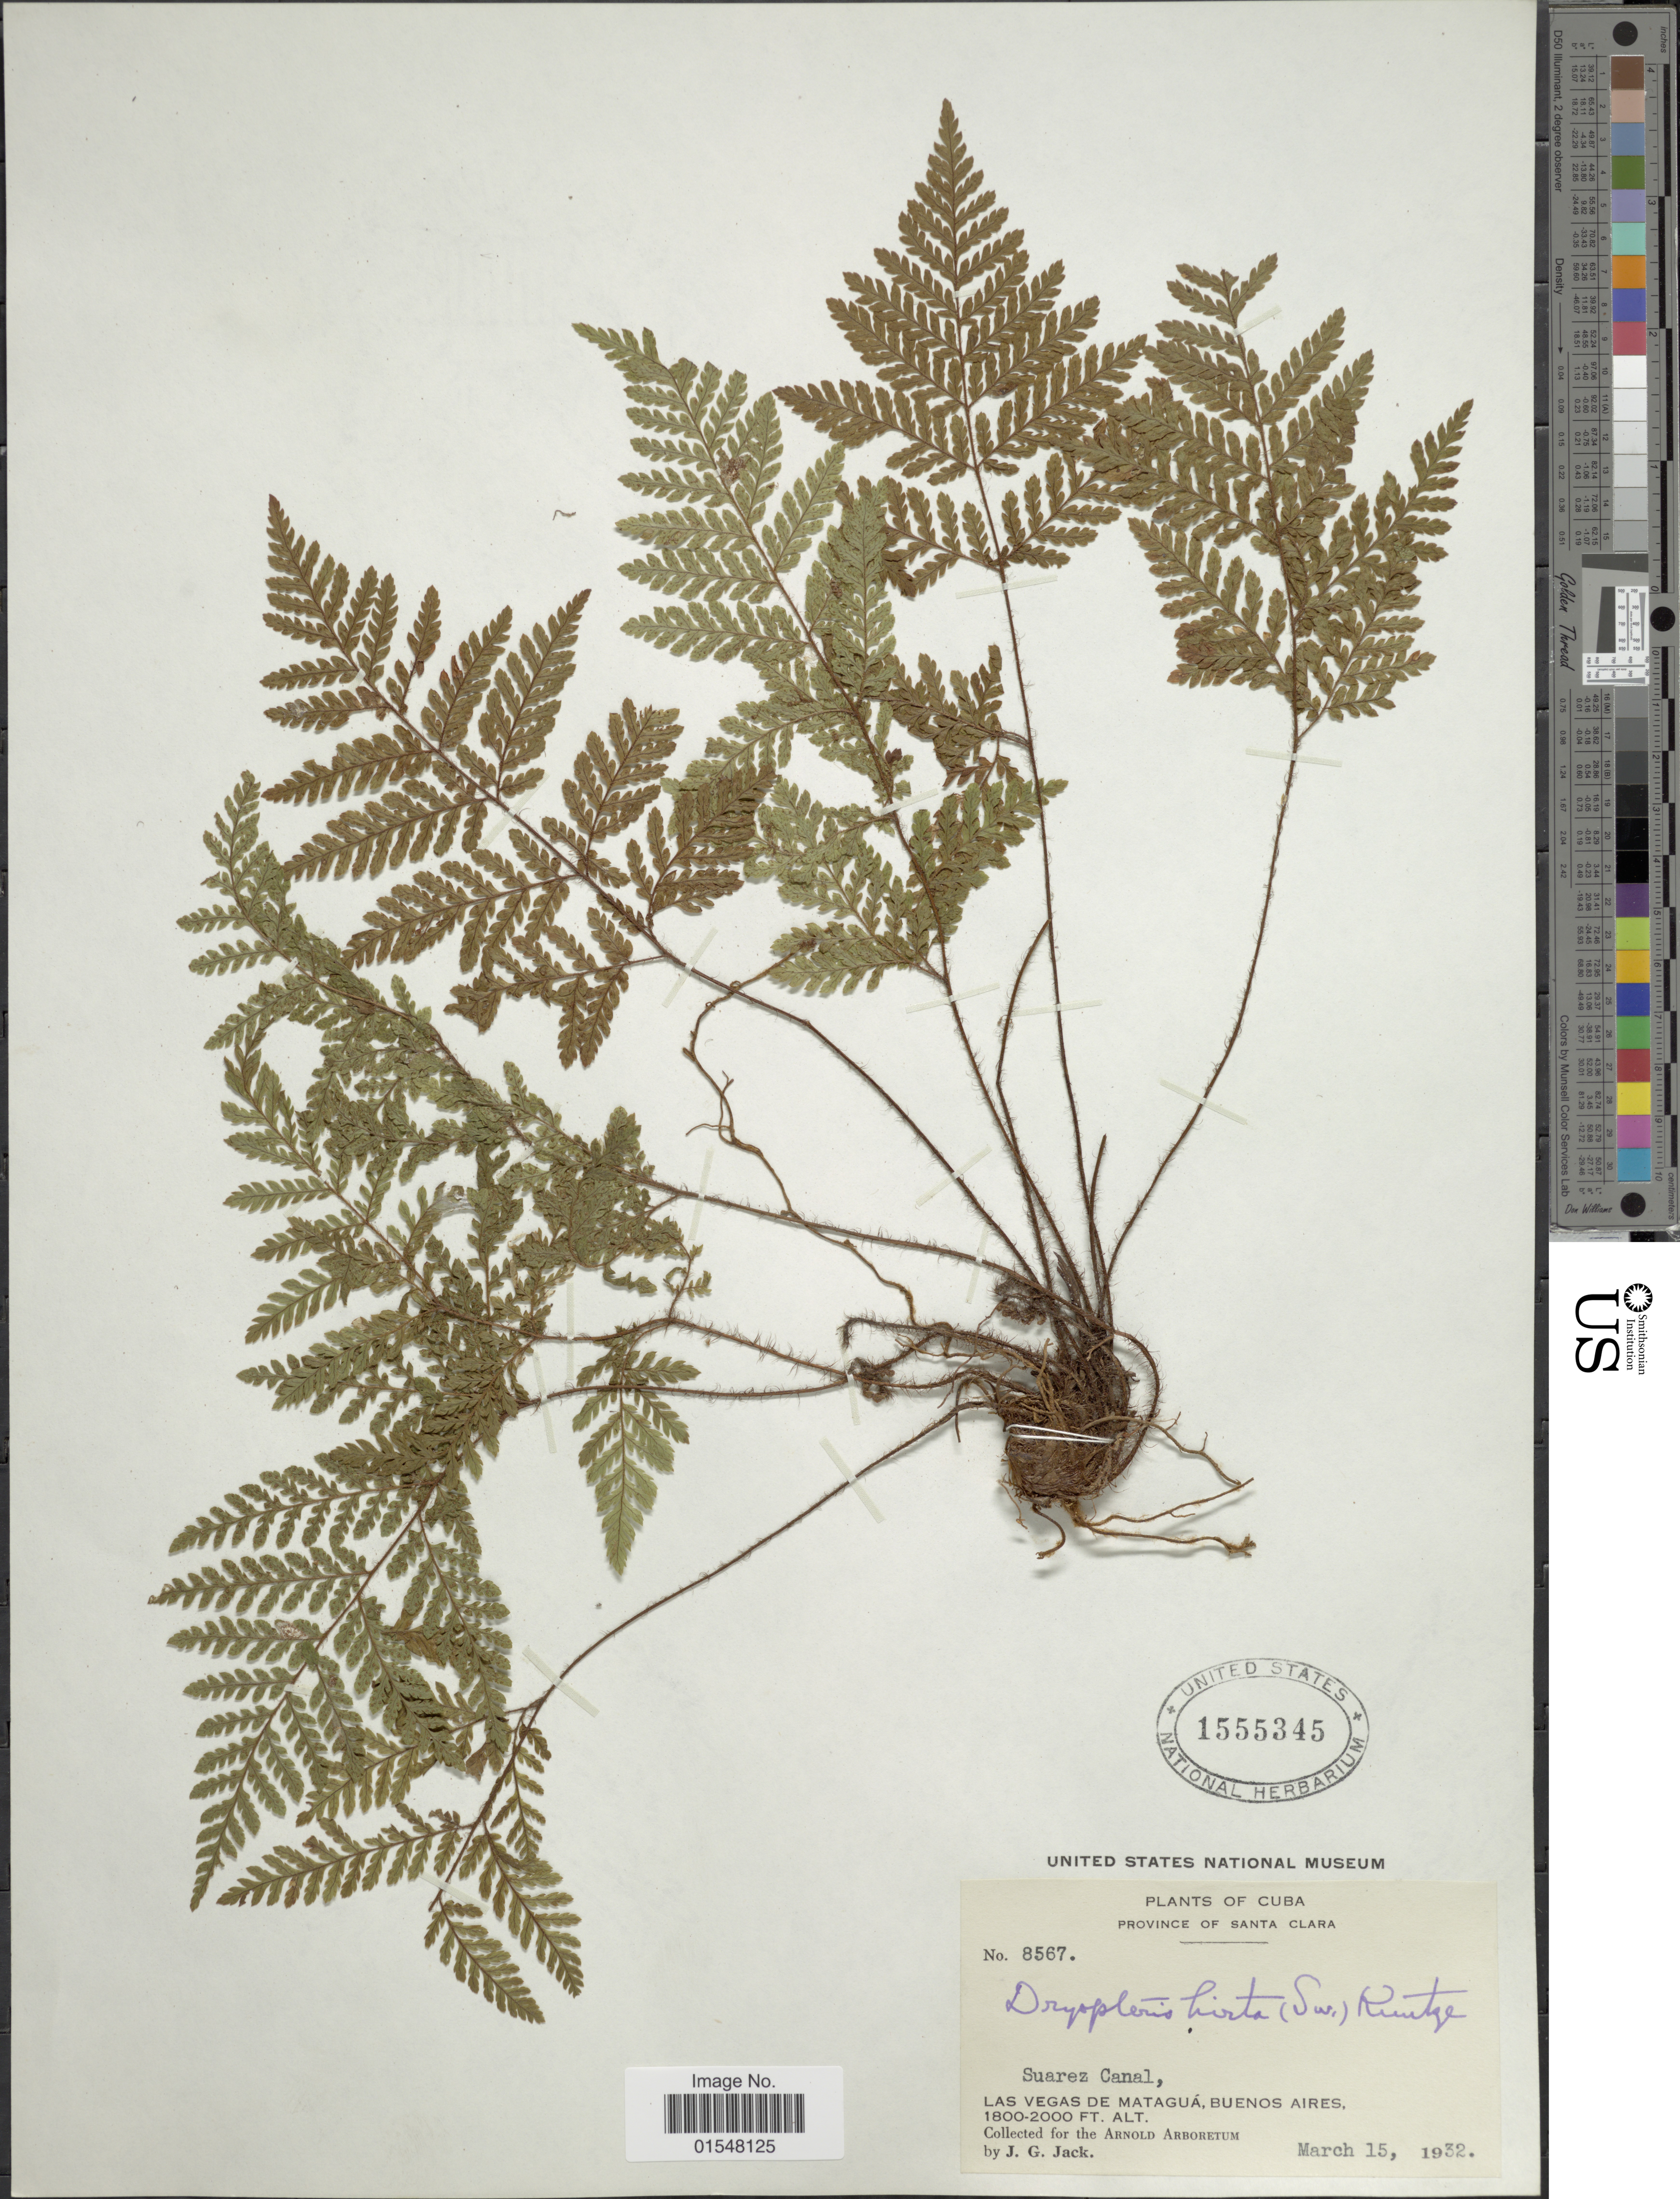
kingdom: Plantae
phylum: Tracheophyta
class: Polypodiopsida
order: Polypodiales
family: Dryopteridaceae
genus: Ctenitis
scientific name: Ctenitis hirta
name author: (Sw.) Ching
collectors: J. G. Jack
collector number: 8567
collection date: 1932-03-15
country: Cuba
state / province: Las Villas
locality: Province of Santa Clara, Suarez Canal, Las Vegas de Mataguá, Bueno Aires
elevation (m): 549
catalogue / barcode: US 1555345